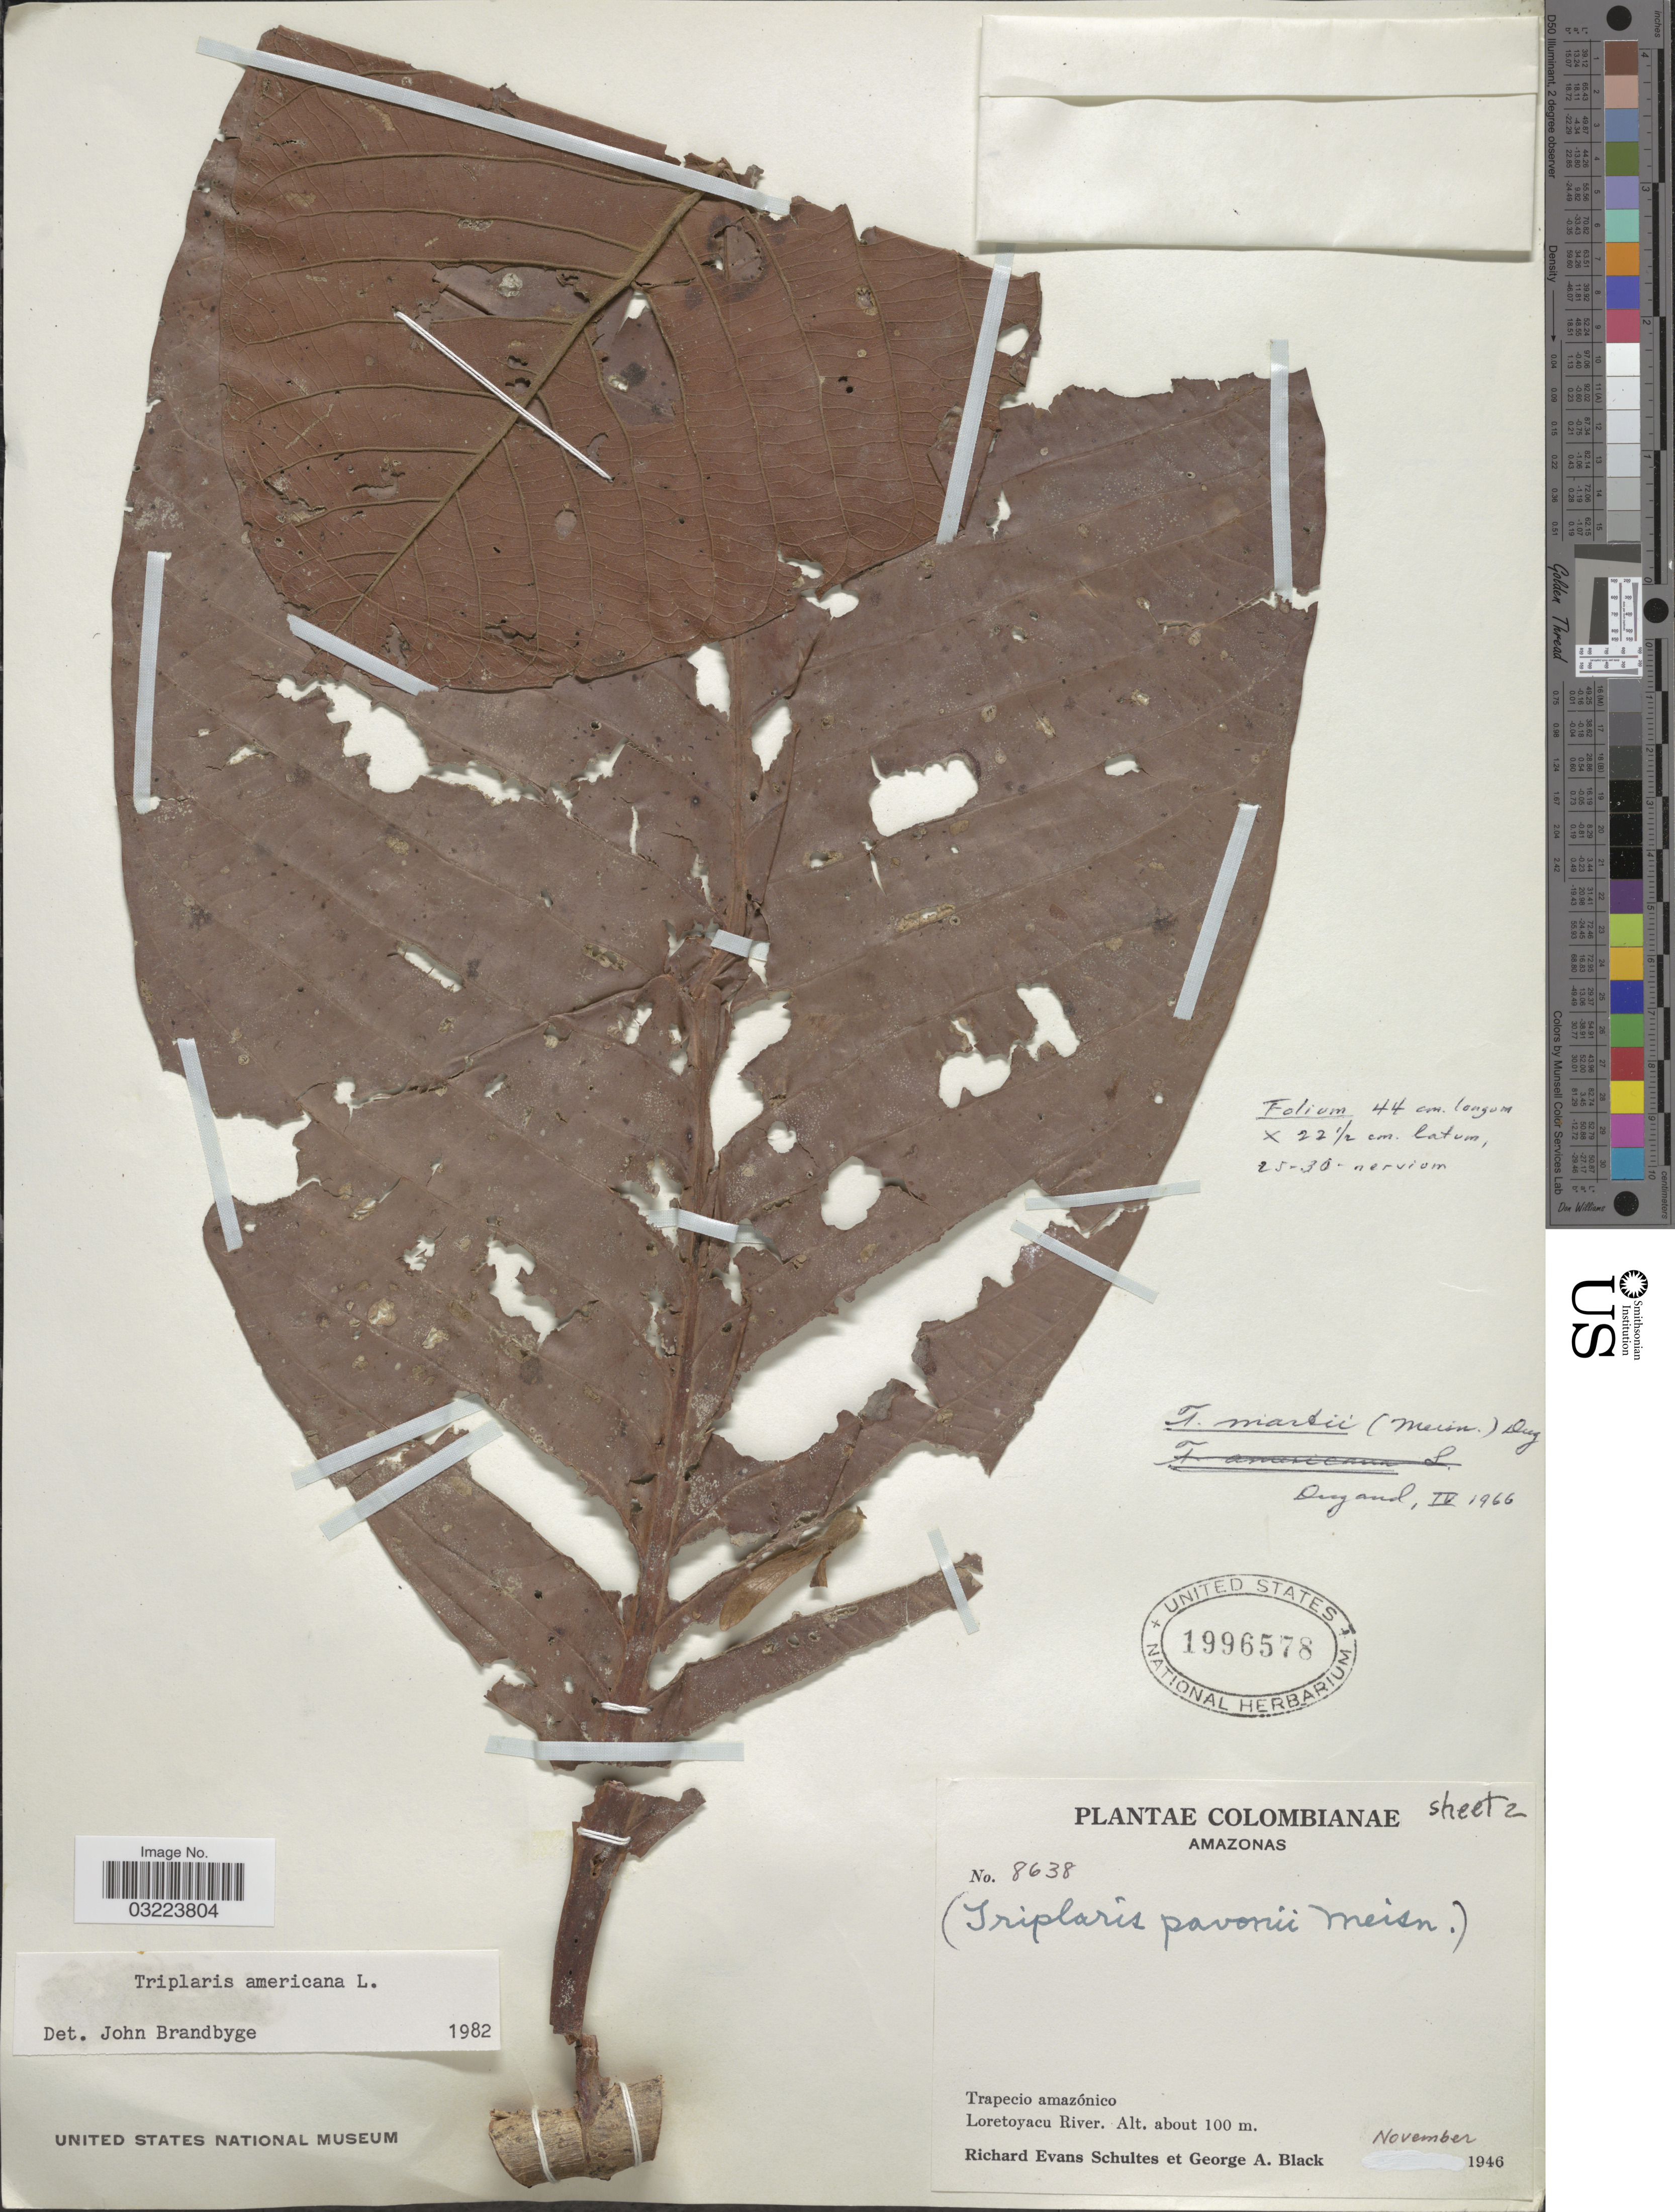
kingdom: Plantae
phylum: Tracheophyta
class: Magnoliopsida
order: Caryophyllales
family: Polygonaceae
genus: Triplaris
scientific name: Triplaris americana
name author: L.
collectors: R. E. Schultes & G. A. Black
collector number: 8638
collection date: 1946-11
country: Colombia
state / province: Amazônas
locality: Colombianae. Trapecio amazónico. Loretoyacu River.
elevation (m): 100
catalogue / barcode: US 1996578